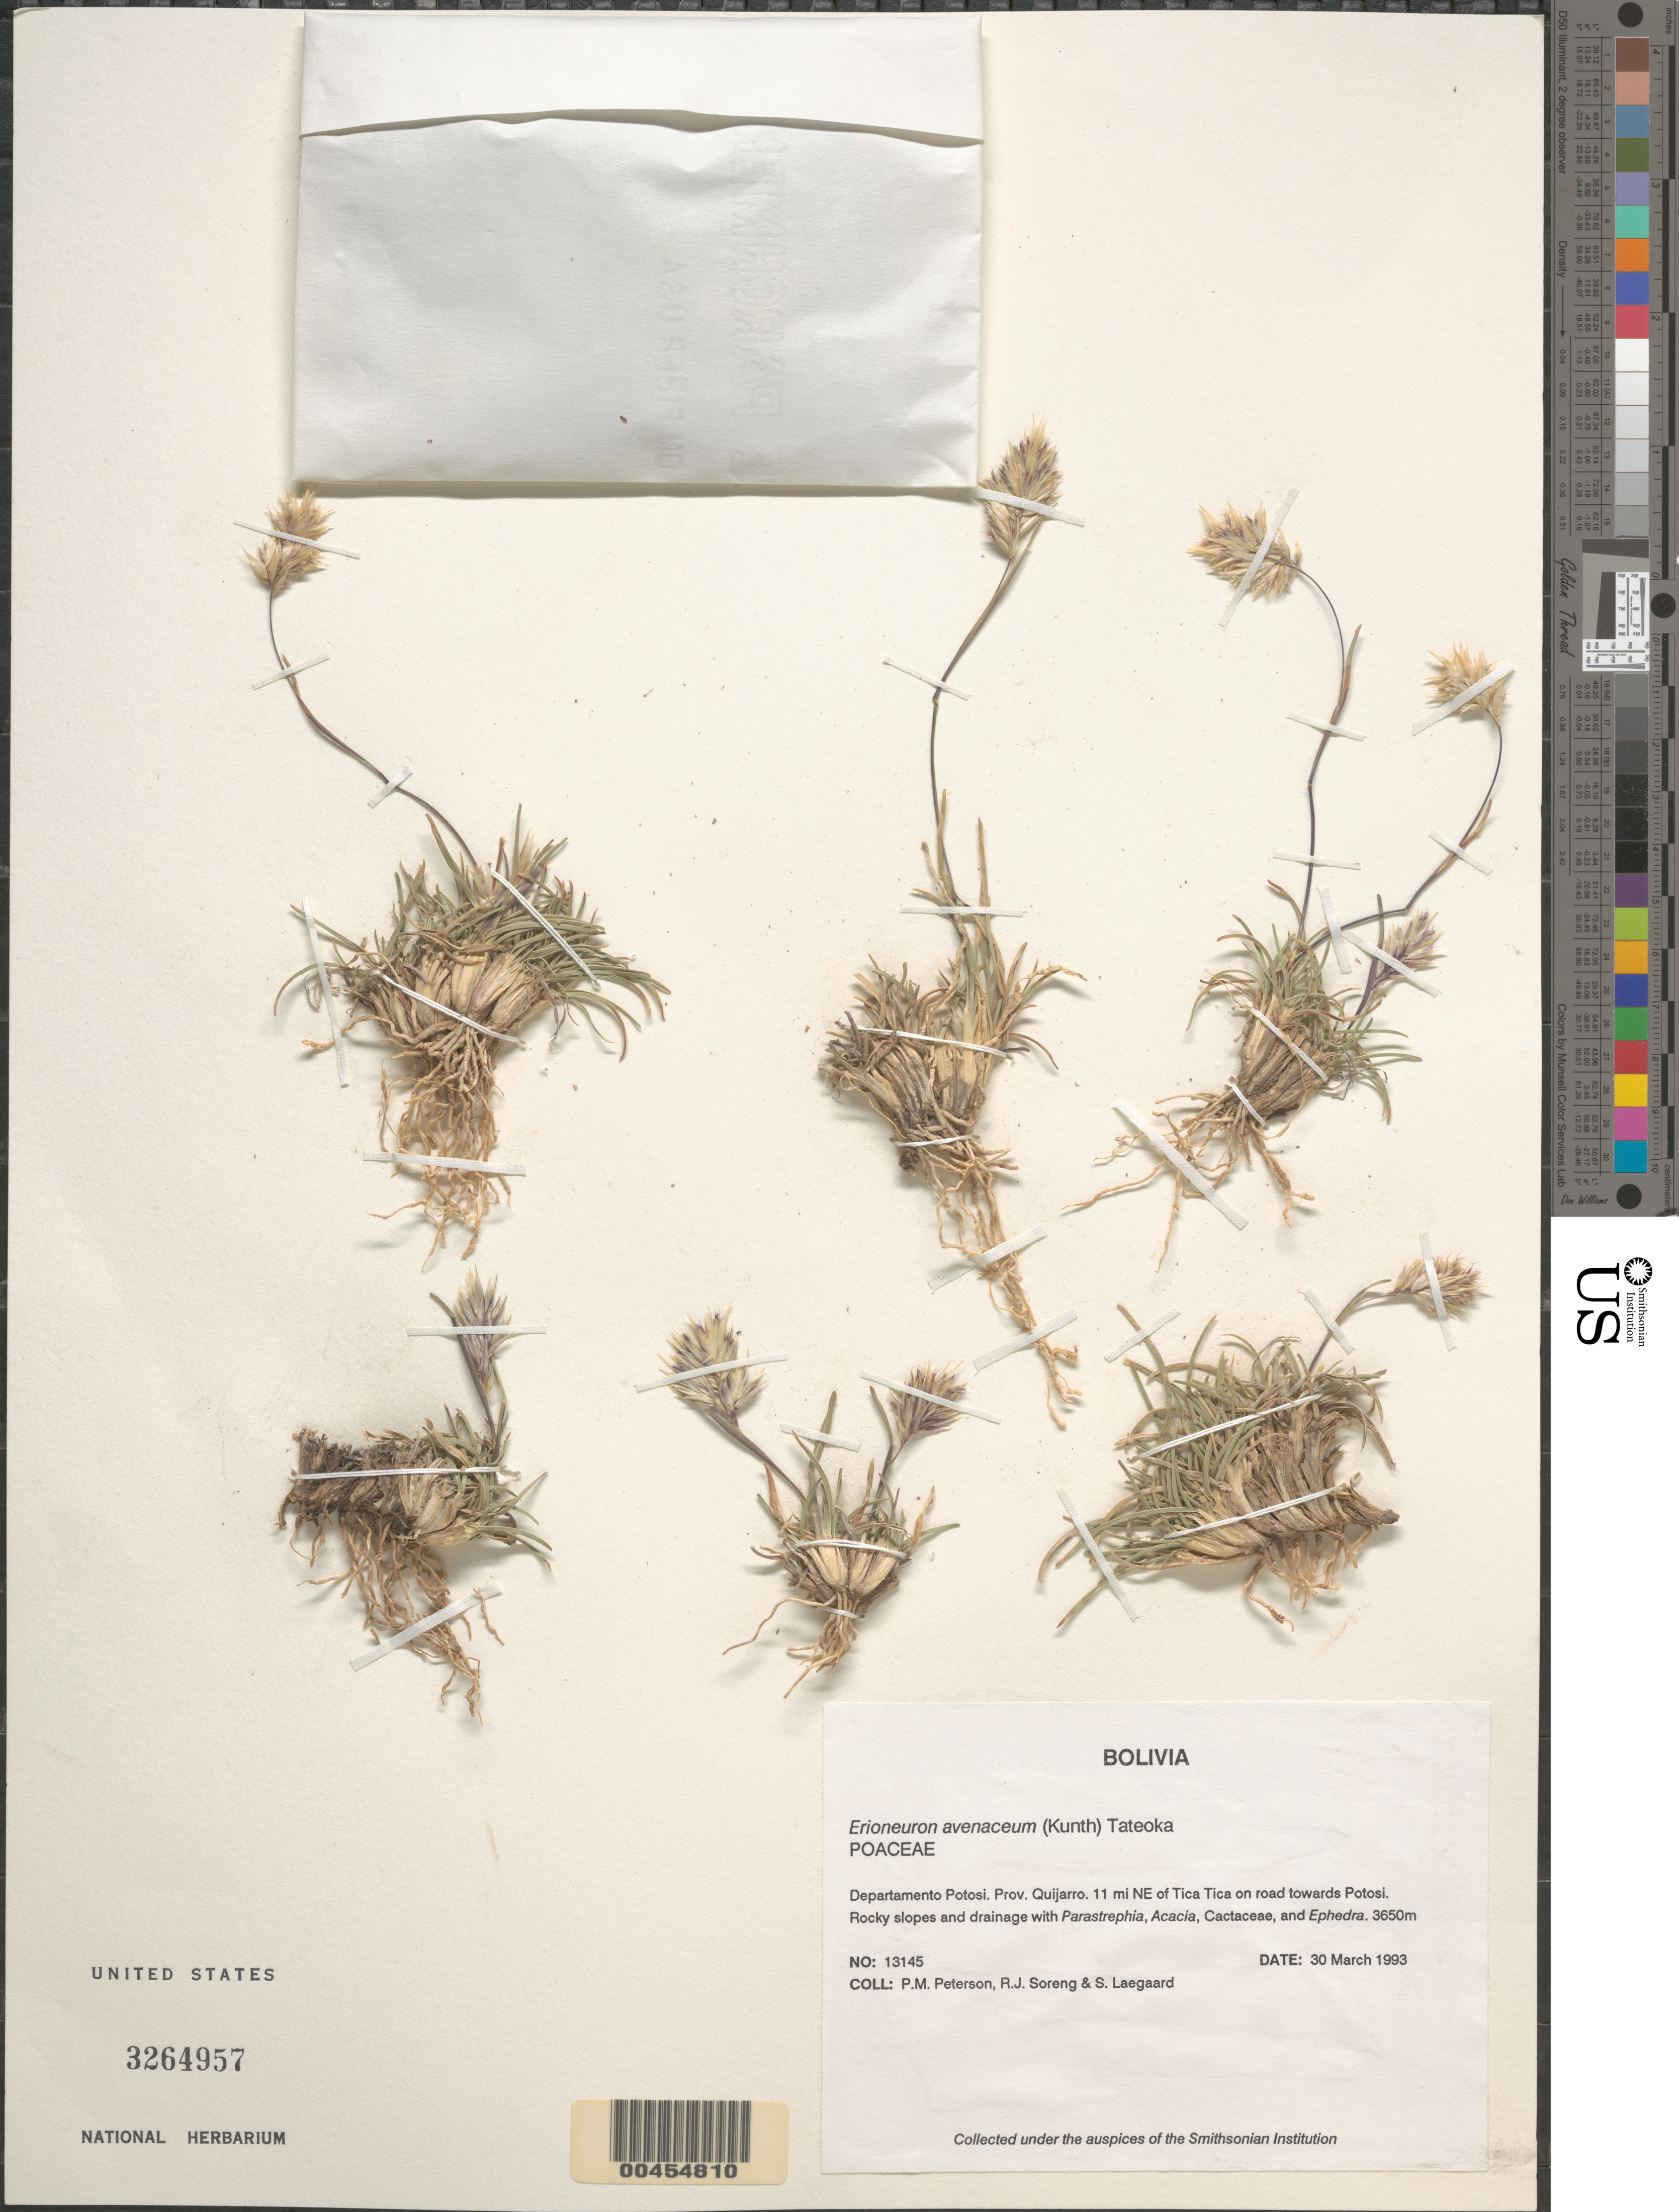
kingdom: Plantae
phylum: Tracheophyta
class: Liliopsida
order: Poales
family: Poaceae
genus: Erioneuron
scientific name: Erioneuron avenaceum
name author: (Kunth) Tateoka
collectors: P. M. Peterson, R. J. Soreng & S. Lægaard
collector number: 13145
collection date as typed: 30 Mar 1993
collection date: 1993-03-30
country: Bolivia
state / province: Potosí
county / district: Quijarro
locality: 11 mi NE of Tica Tica on road towards Potosi.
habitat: Rocky slopes and drainage with Parastrephia, Acacia, Cactaceae, and Ephedra.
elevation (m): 3650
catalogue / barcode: US 3264957